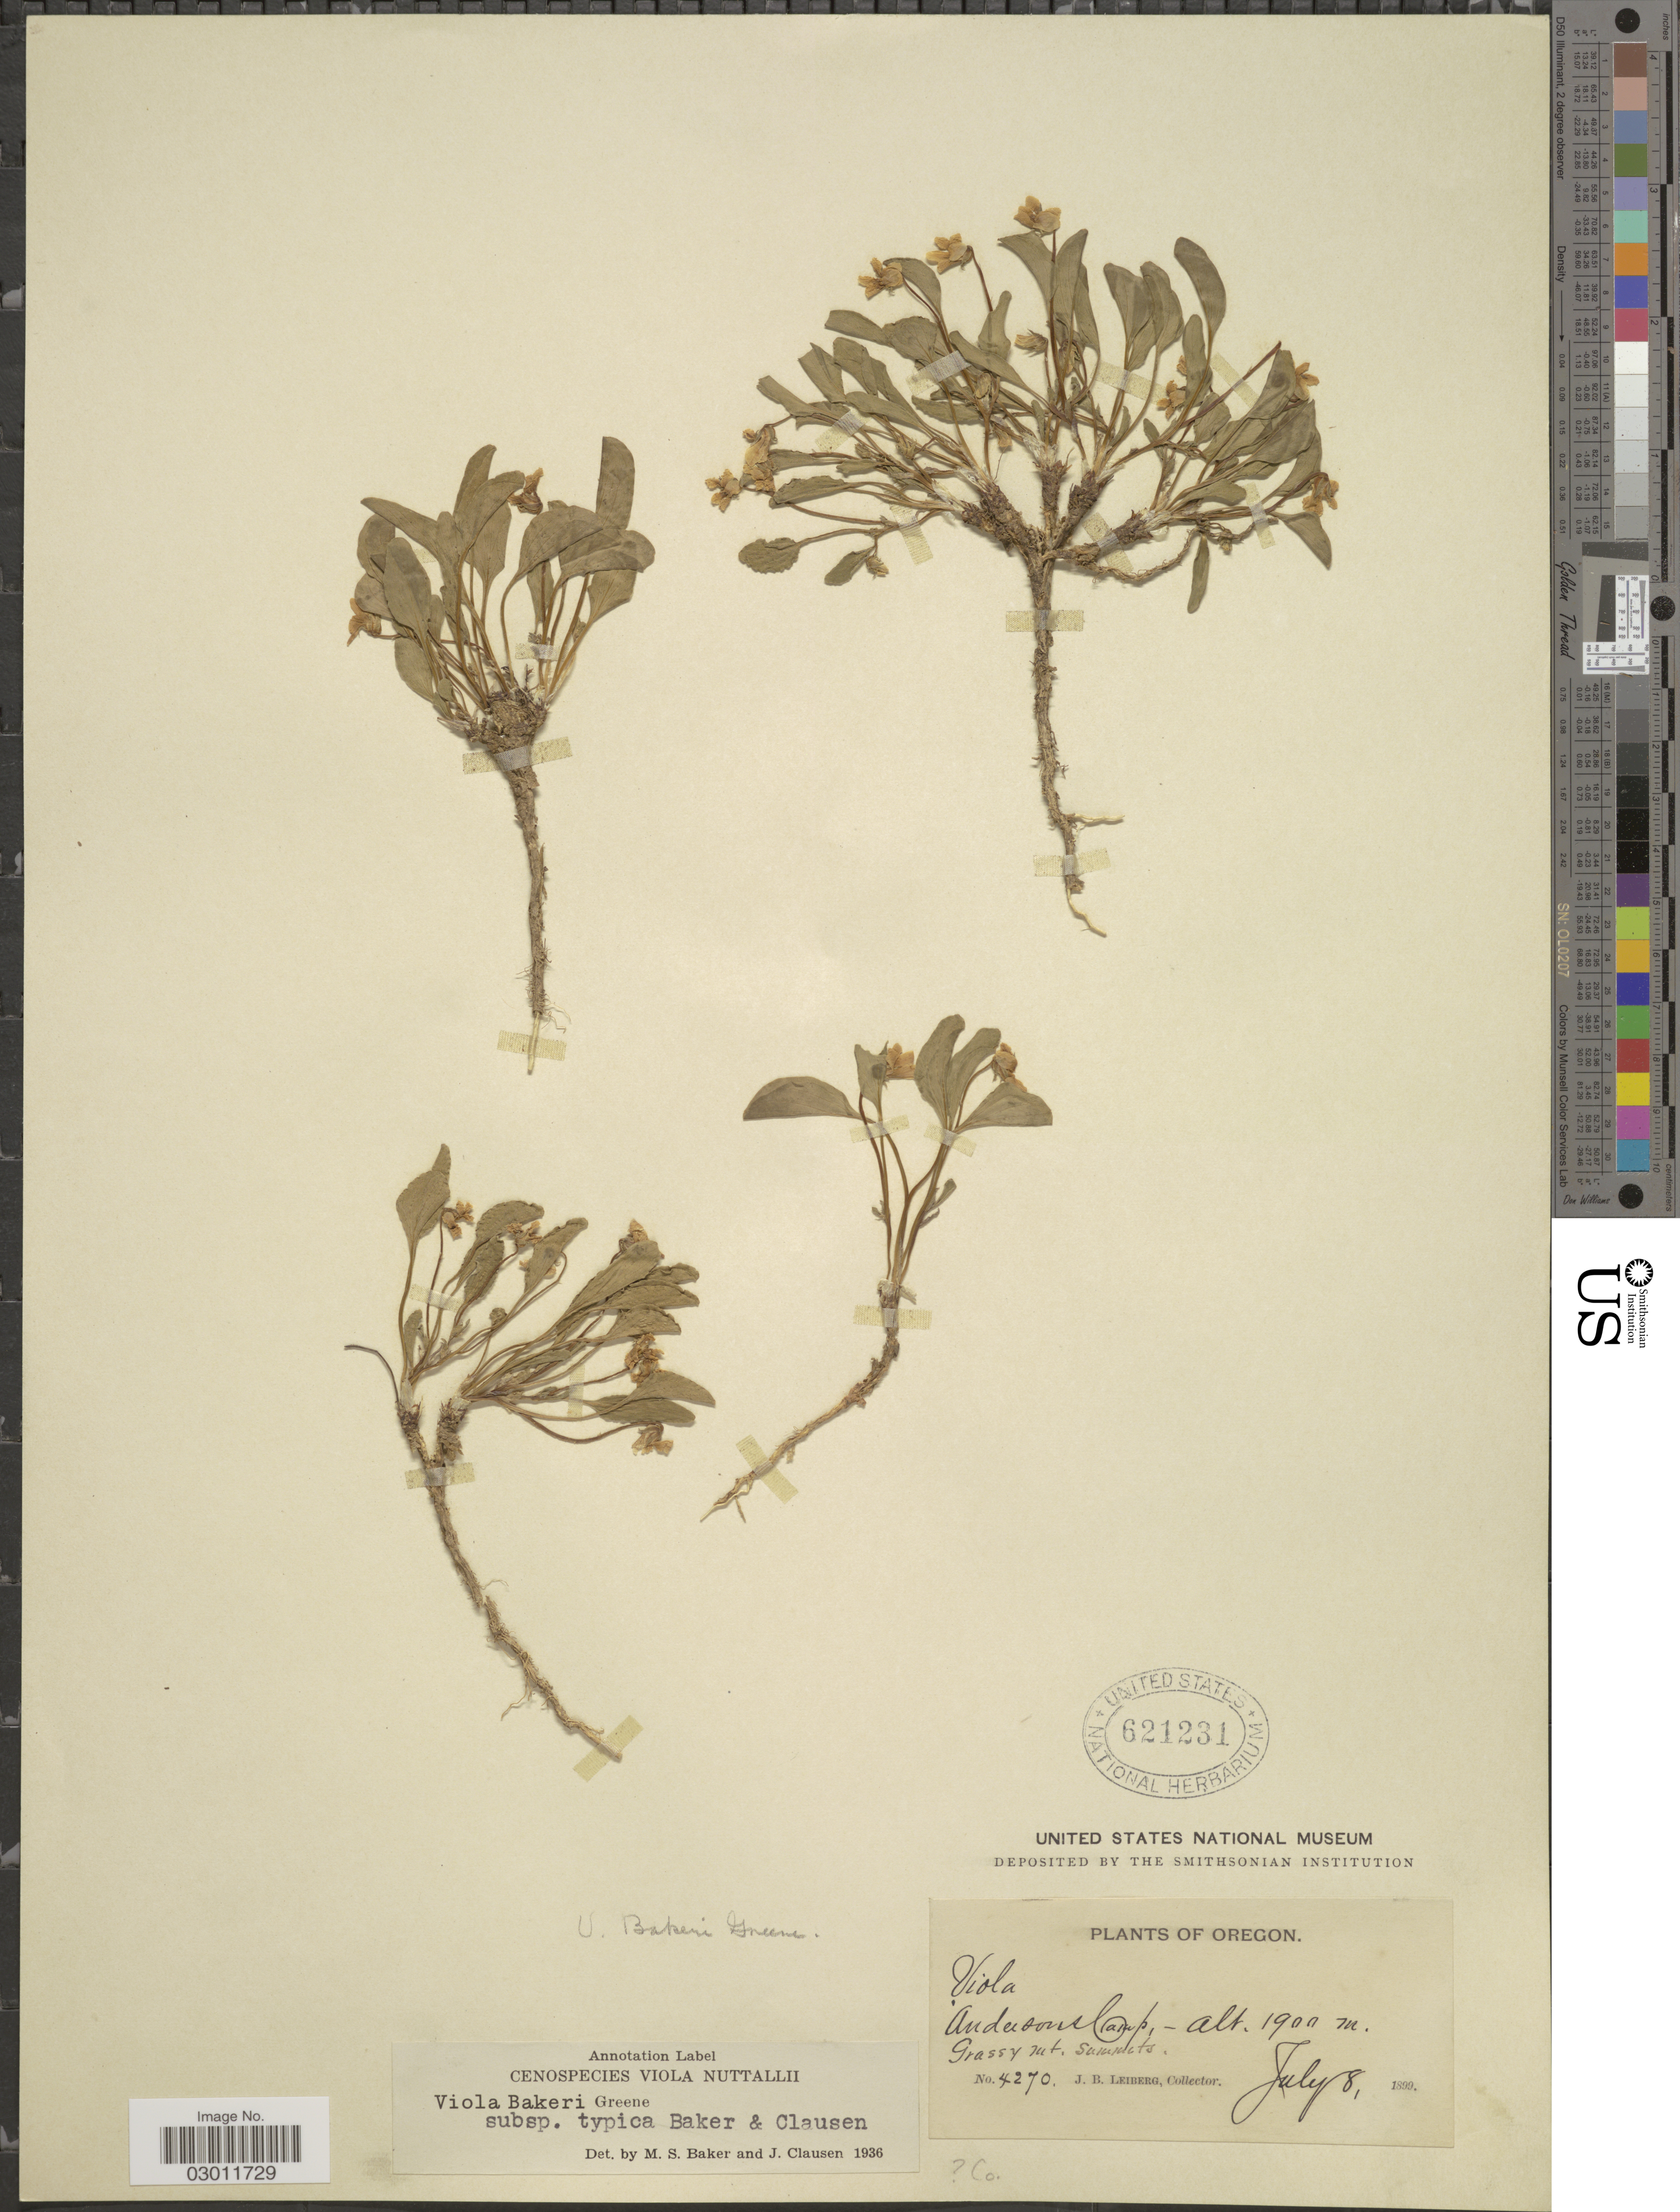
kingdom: Plantae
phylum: Tracheophyta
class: Magnoliopsida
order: Malpighiales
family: Violaceae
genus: Viola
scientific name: Viola bakeri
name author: Greene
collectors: J. B. Leiberg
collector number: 4270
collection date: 1899-07-08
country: United States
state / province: Oregon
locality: Anderson Camp.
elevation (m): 1900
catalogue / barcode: US 621231